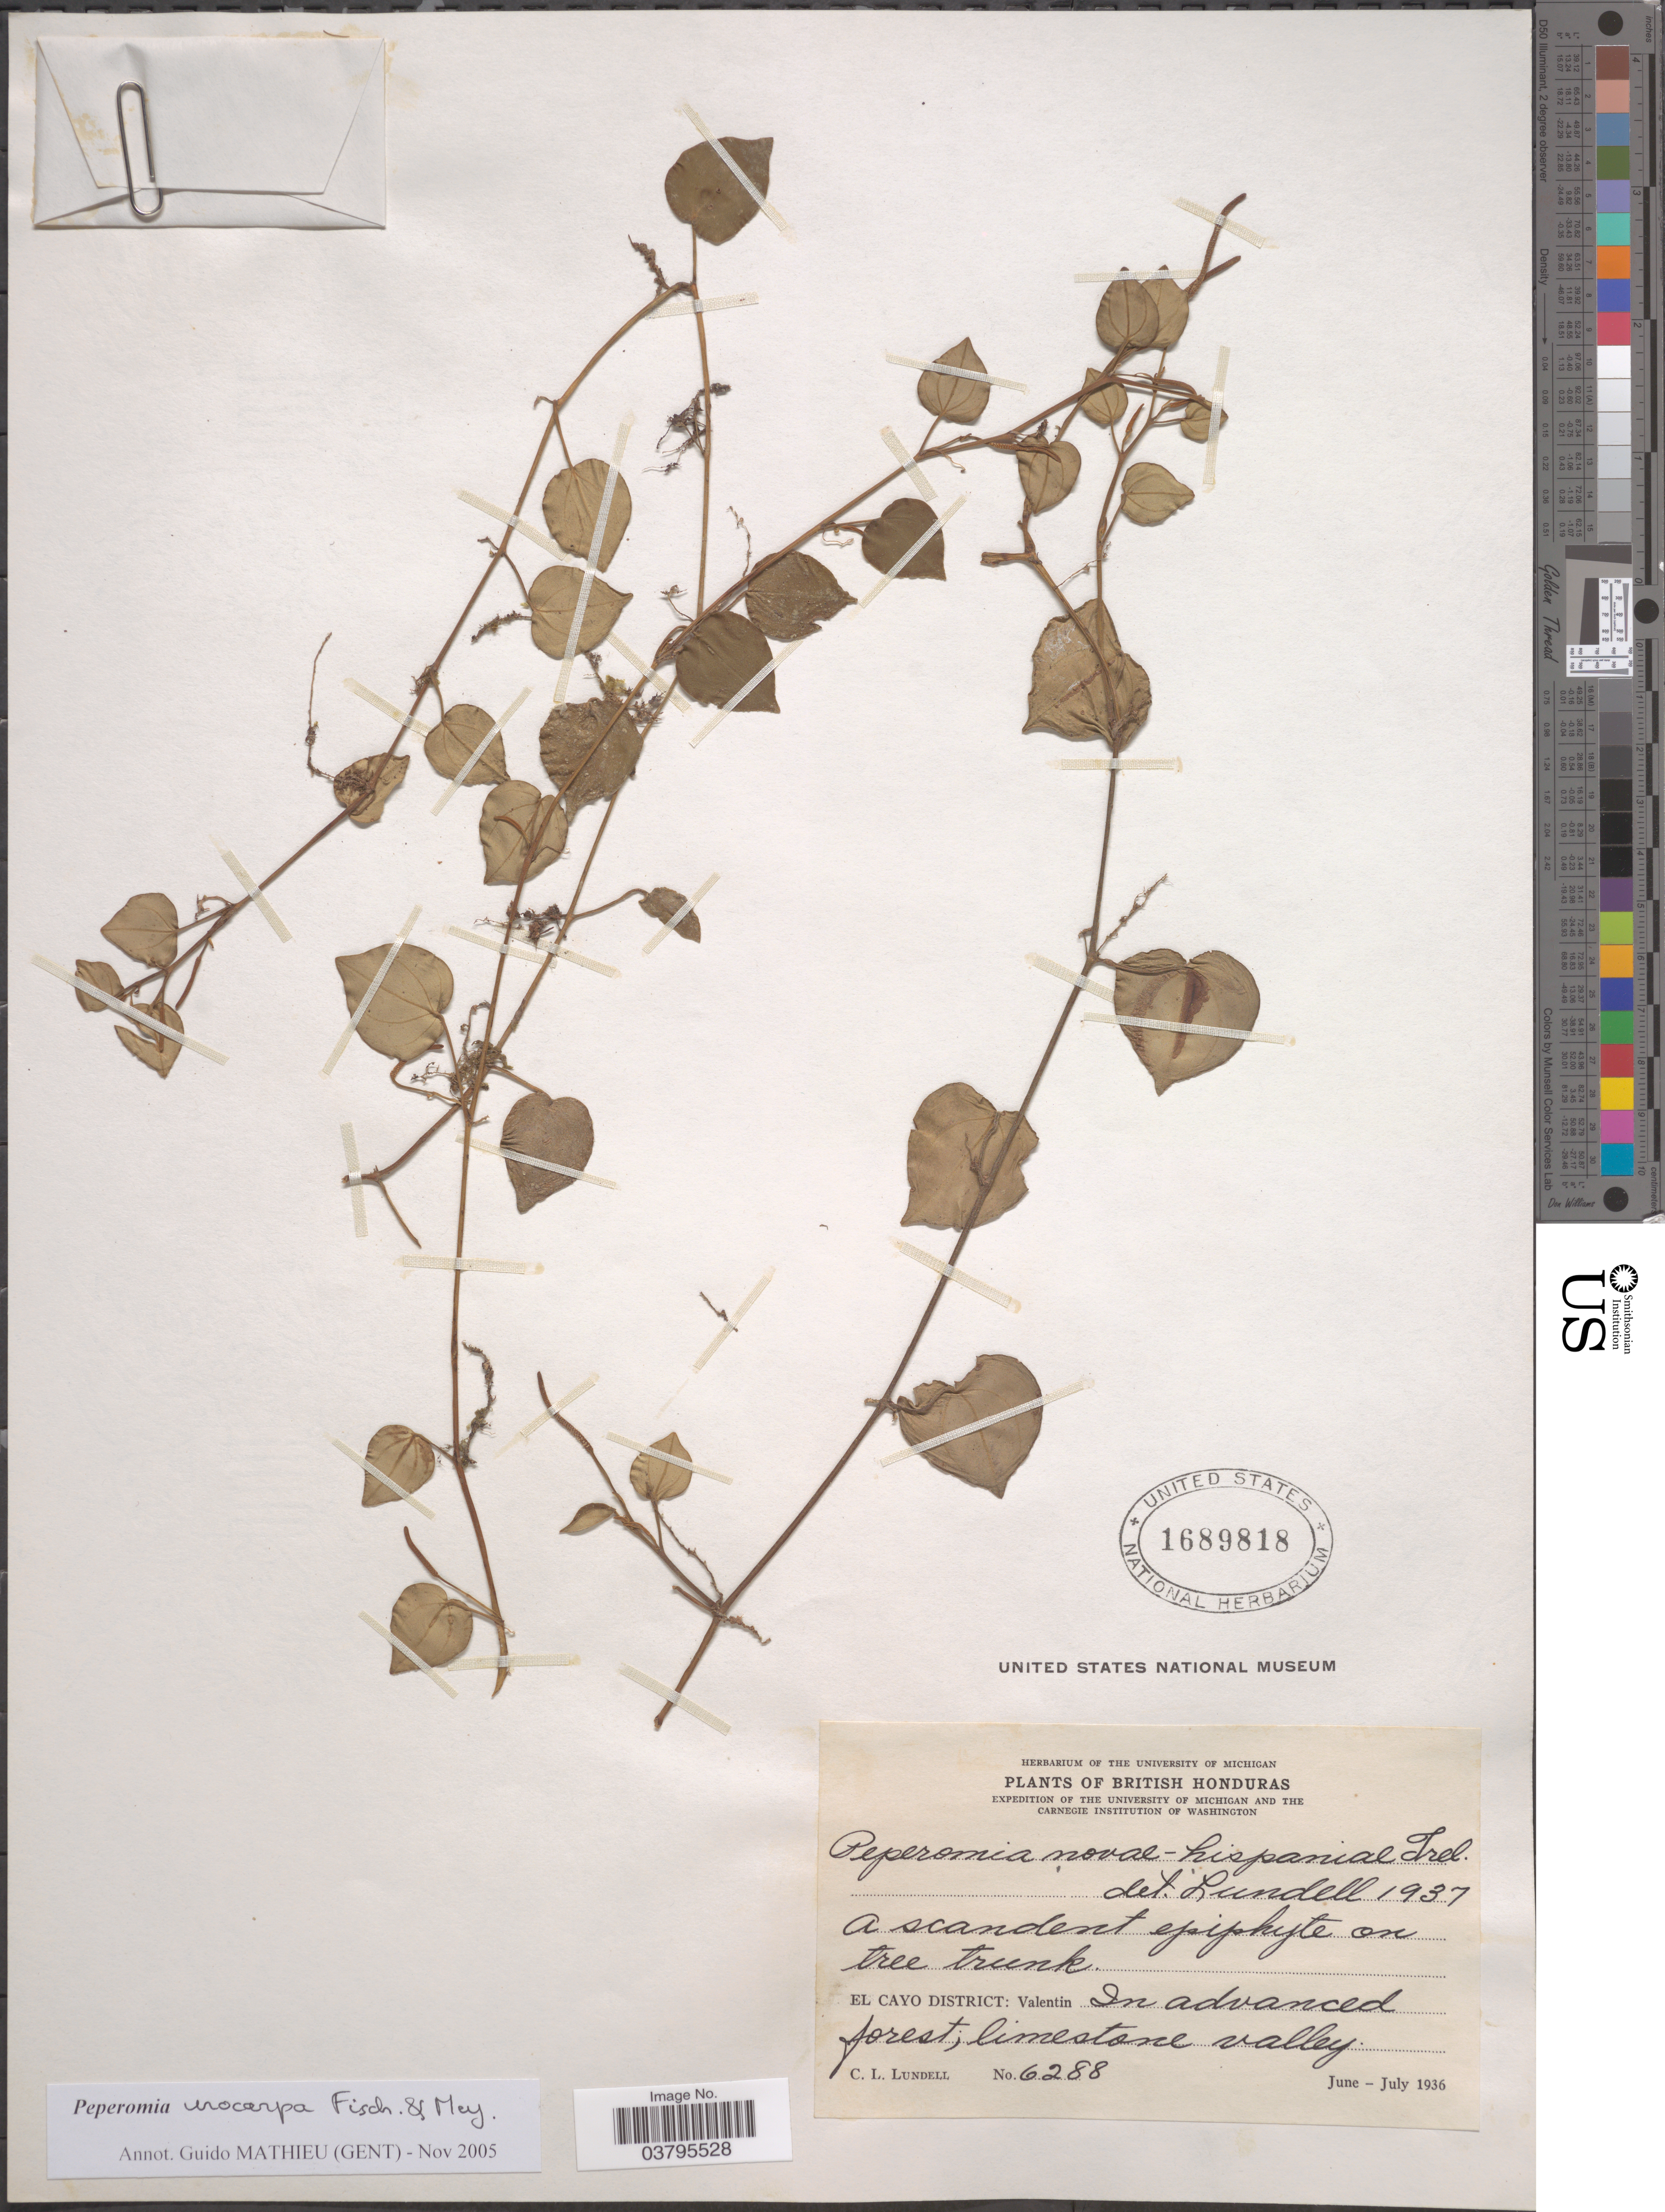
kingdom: Plantae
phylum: Tracheophyta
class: Magnoliopsida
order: Piperales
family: Piperaceae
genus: Peperomia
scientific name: Peperomia urocarpa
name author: Fisch. & C.A. Mey.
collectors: C. L. Lundell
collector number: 6288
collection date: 1936-06/1936-07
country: Belize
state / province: Cayo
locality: British Honduras. El Cayo District: Valentin.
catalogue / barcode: US 1689818